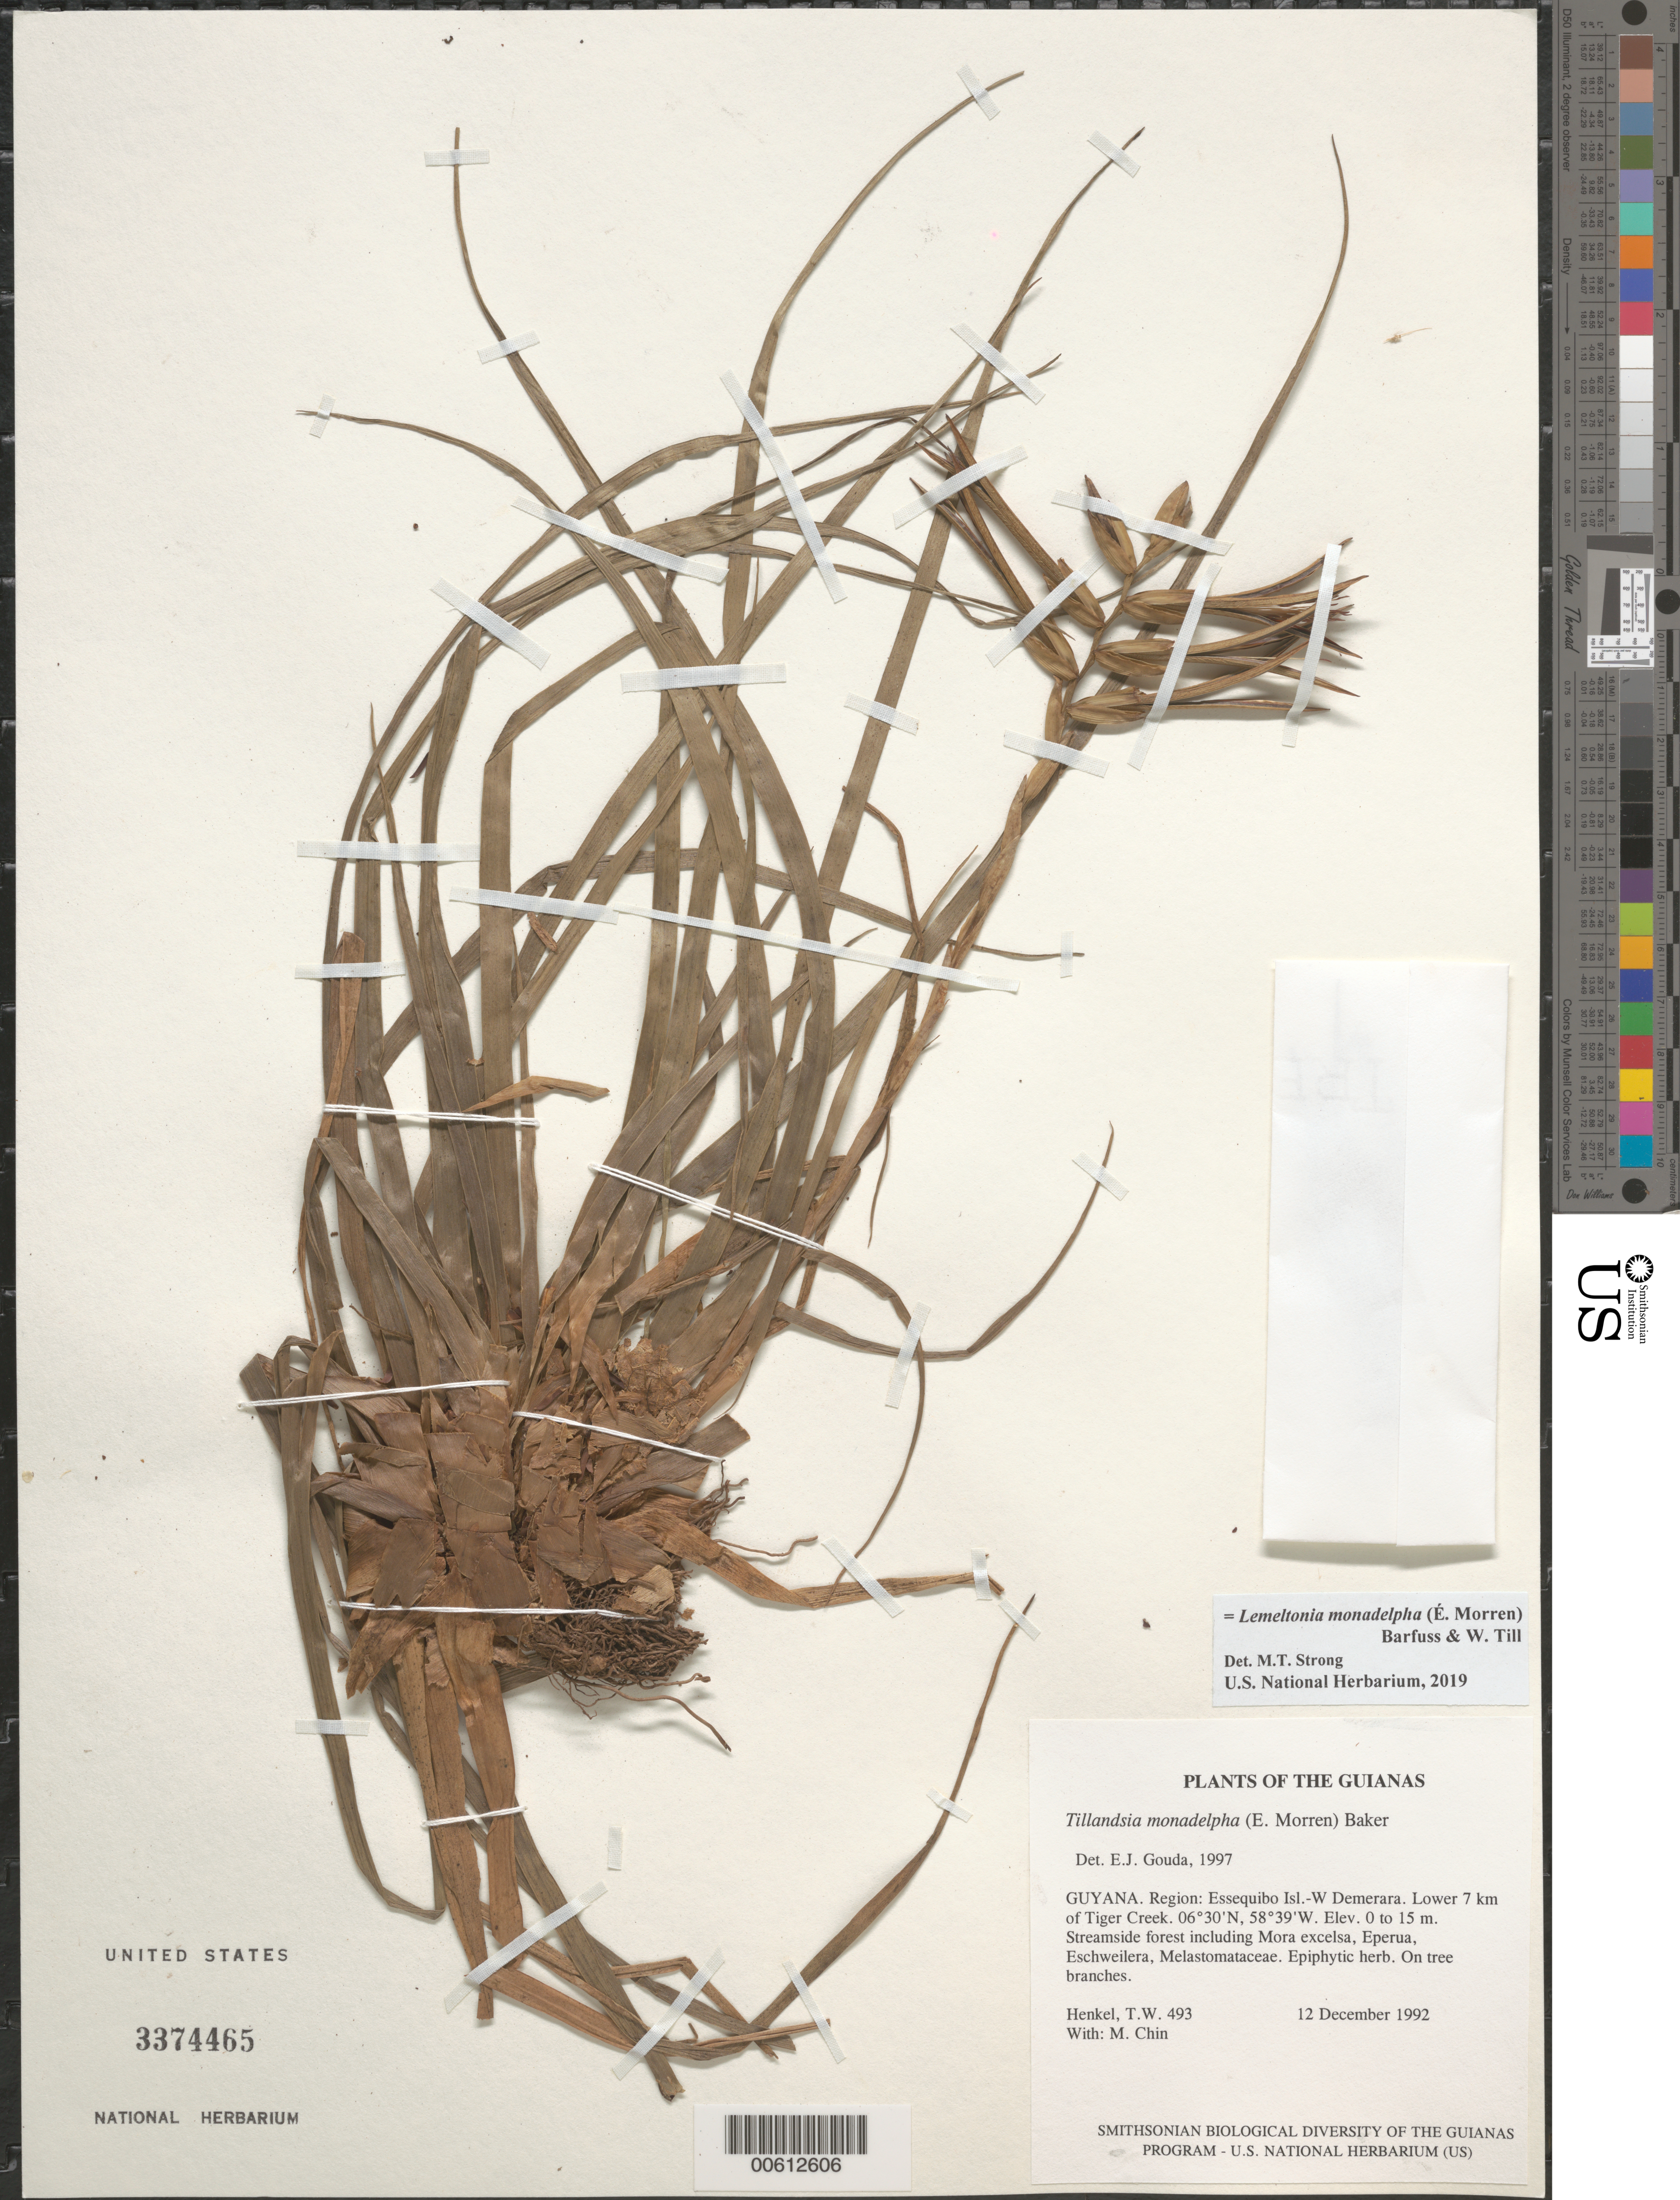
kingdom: Plantae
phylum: Tracheophyta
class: Liliopsida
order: Poales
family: Bromeliaceae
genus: Lemeltonia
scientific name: Lemeltonia monadelpha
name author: (É. Morren) Barfuss & W. Till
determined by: Strong, M. T., (US), Smithsonian Institution - National Museum of Natural History (UNITED STATES)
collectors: T. Henkel & M. Chin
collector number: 493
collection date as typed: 12 December 1992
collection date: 1992-12-12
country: Guyana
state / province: Essequibo Isl-W. Demerara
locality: Lower 7 km of Tiger Creek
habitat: Streamside forest including Mora excelsa, Eperua, Eschweilera, Melastomataceae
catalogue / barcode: US 3374465